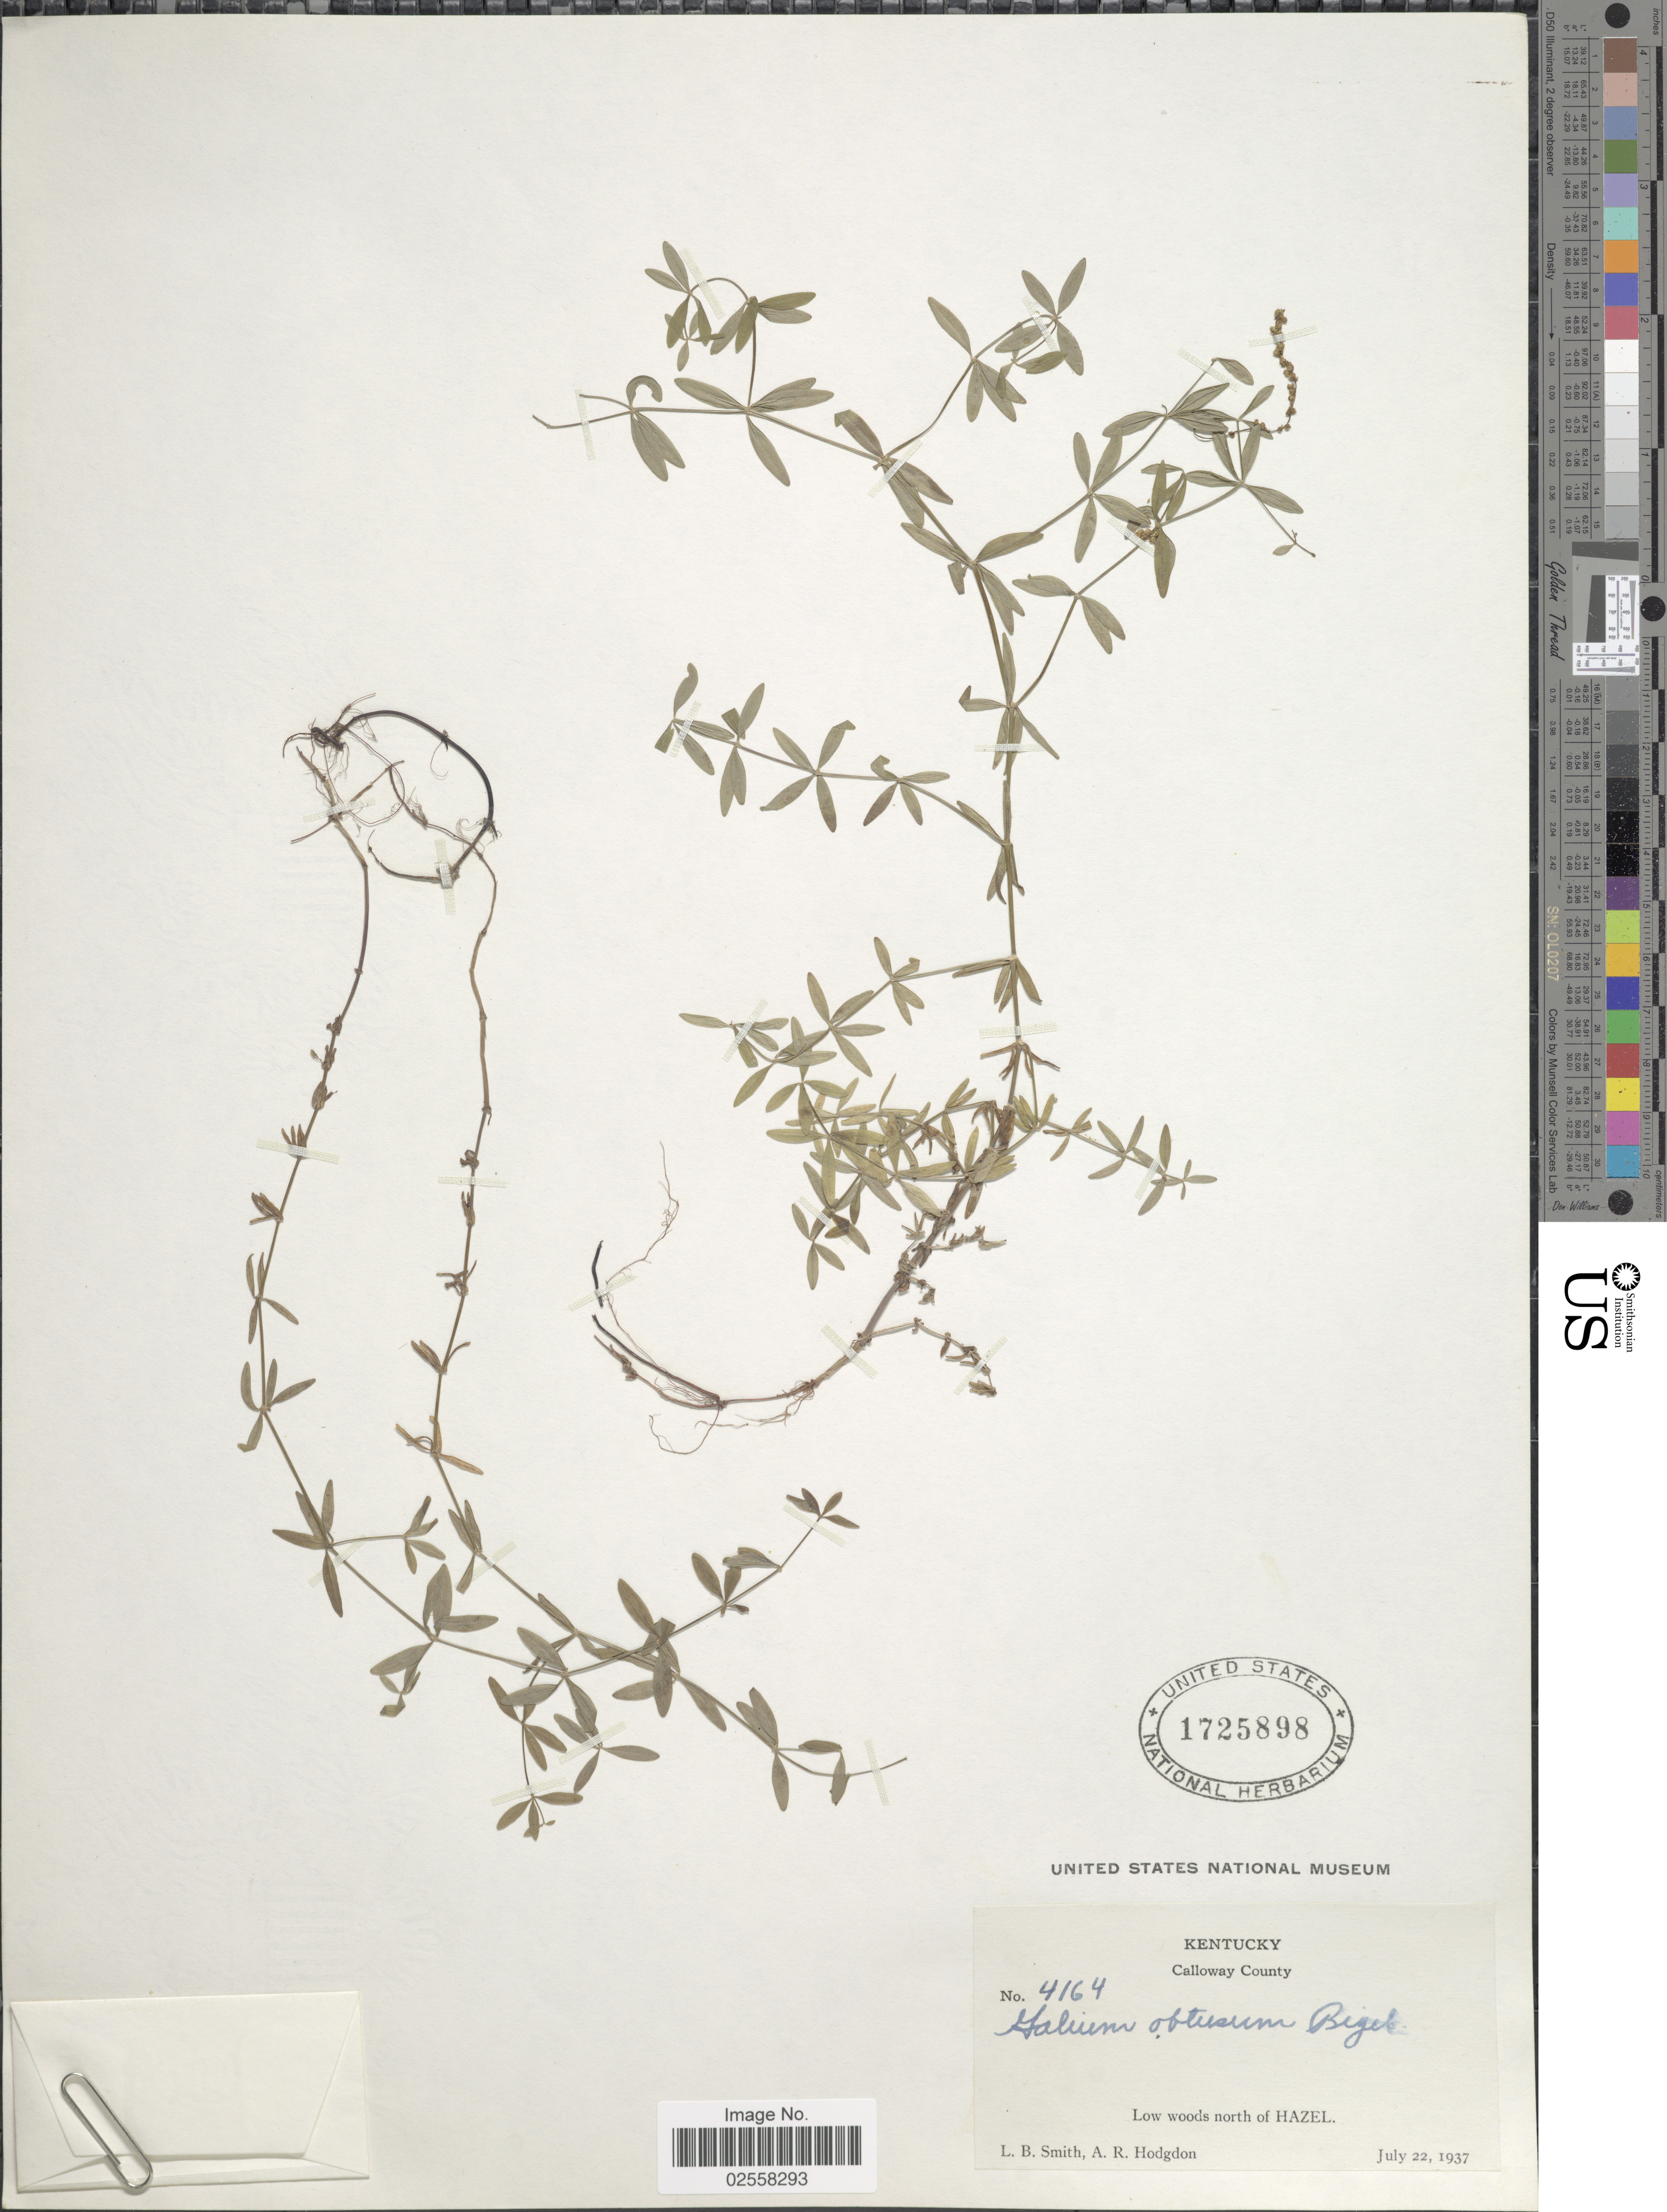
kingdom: Plantae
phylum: Tracheophyta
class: Magnoliopsida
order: Gentianales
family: Rubiaceae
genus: Galium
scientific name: Galium obtusum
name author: Bigelow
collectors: L. Smith & A. R. Hodgdon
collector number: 4164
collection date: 1937-07-22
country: United States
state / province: Kentucky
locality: Calloway County, low woods north of Hazel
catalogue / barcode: US 1725898